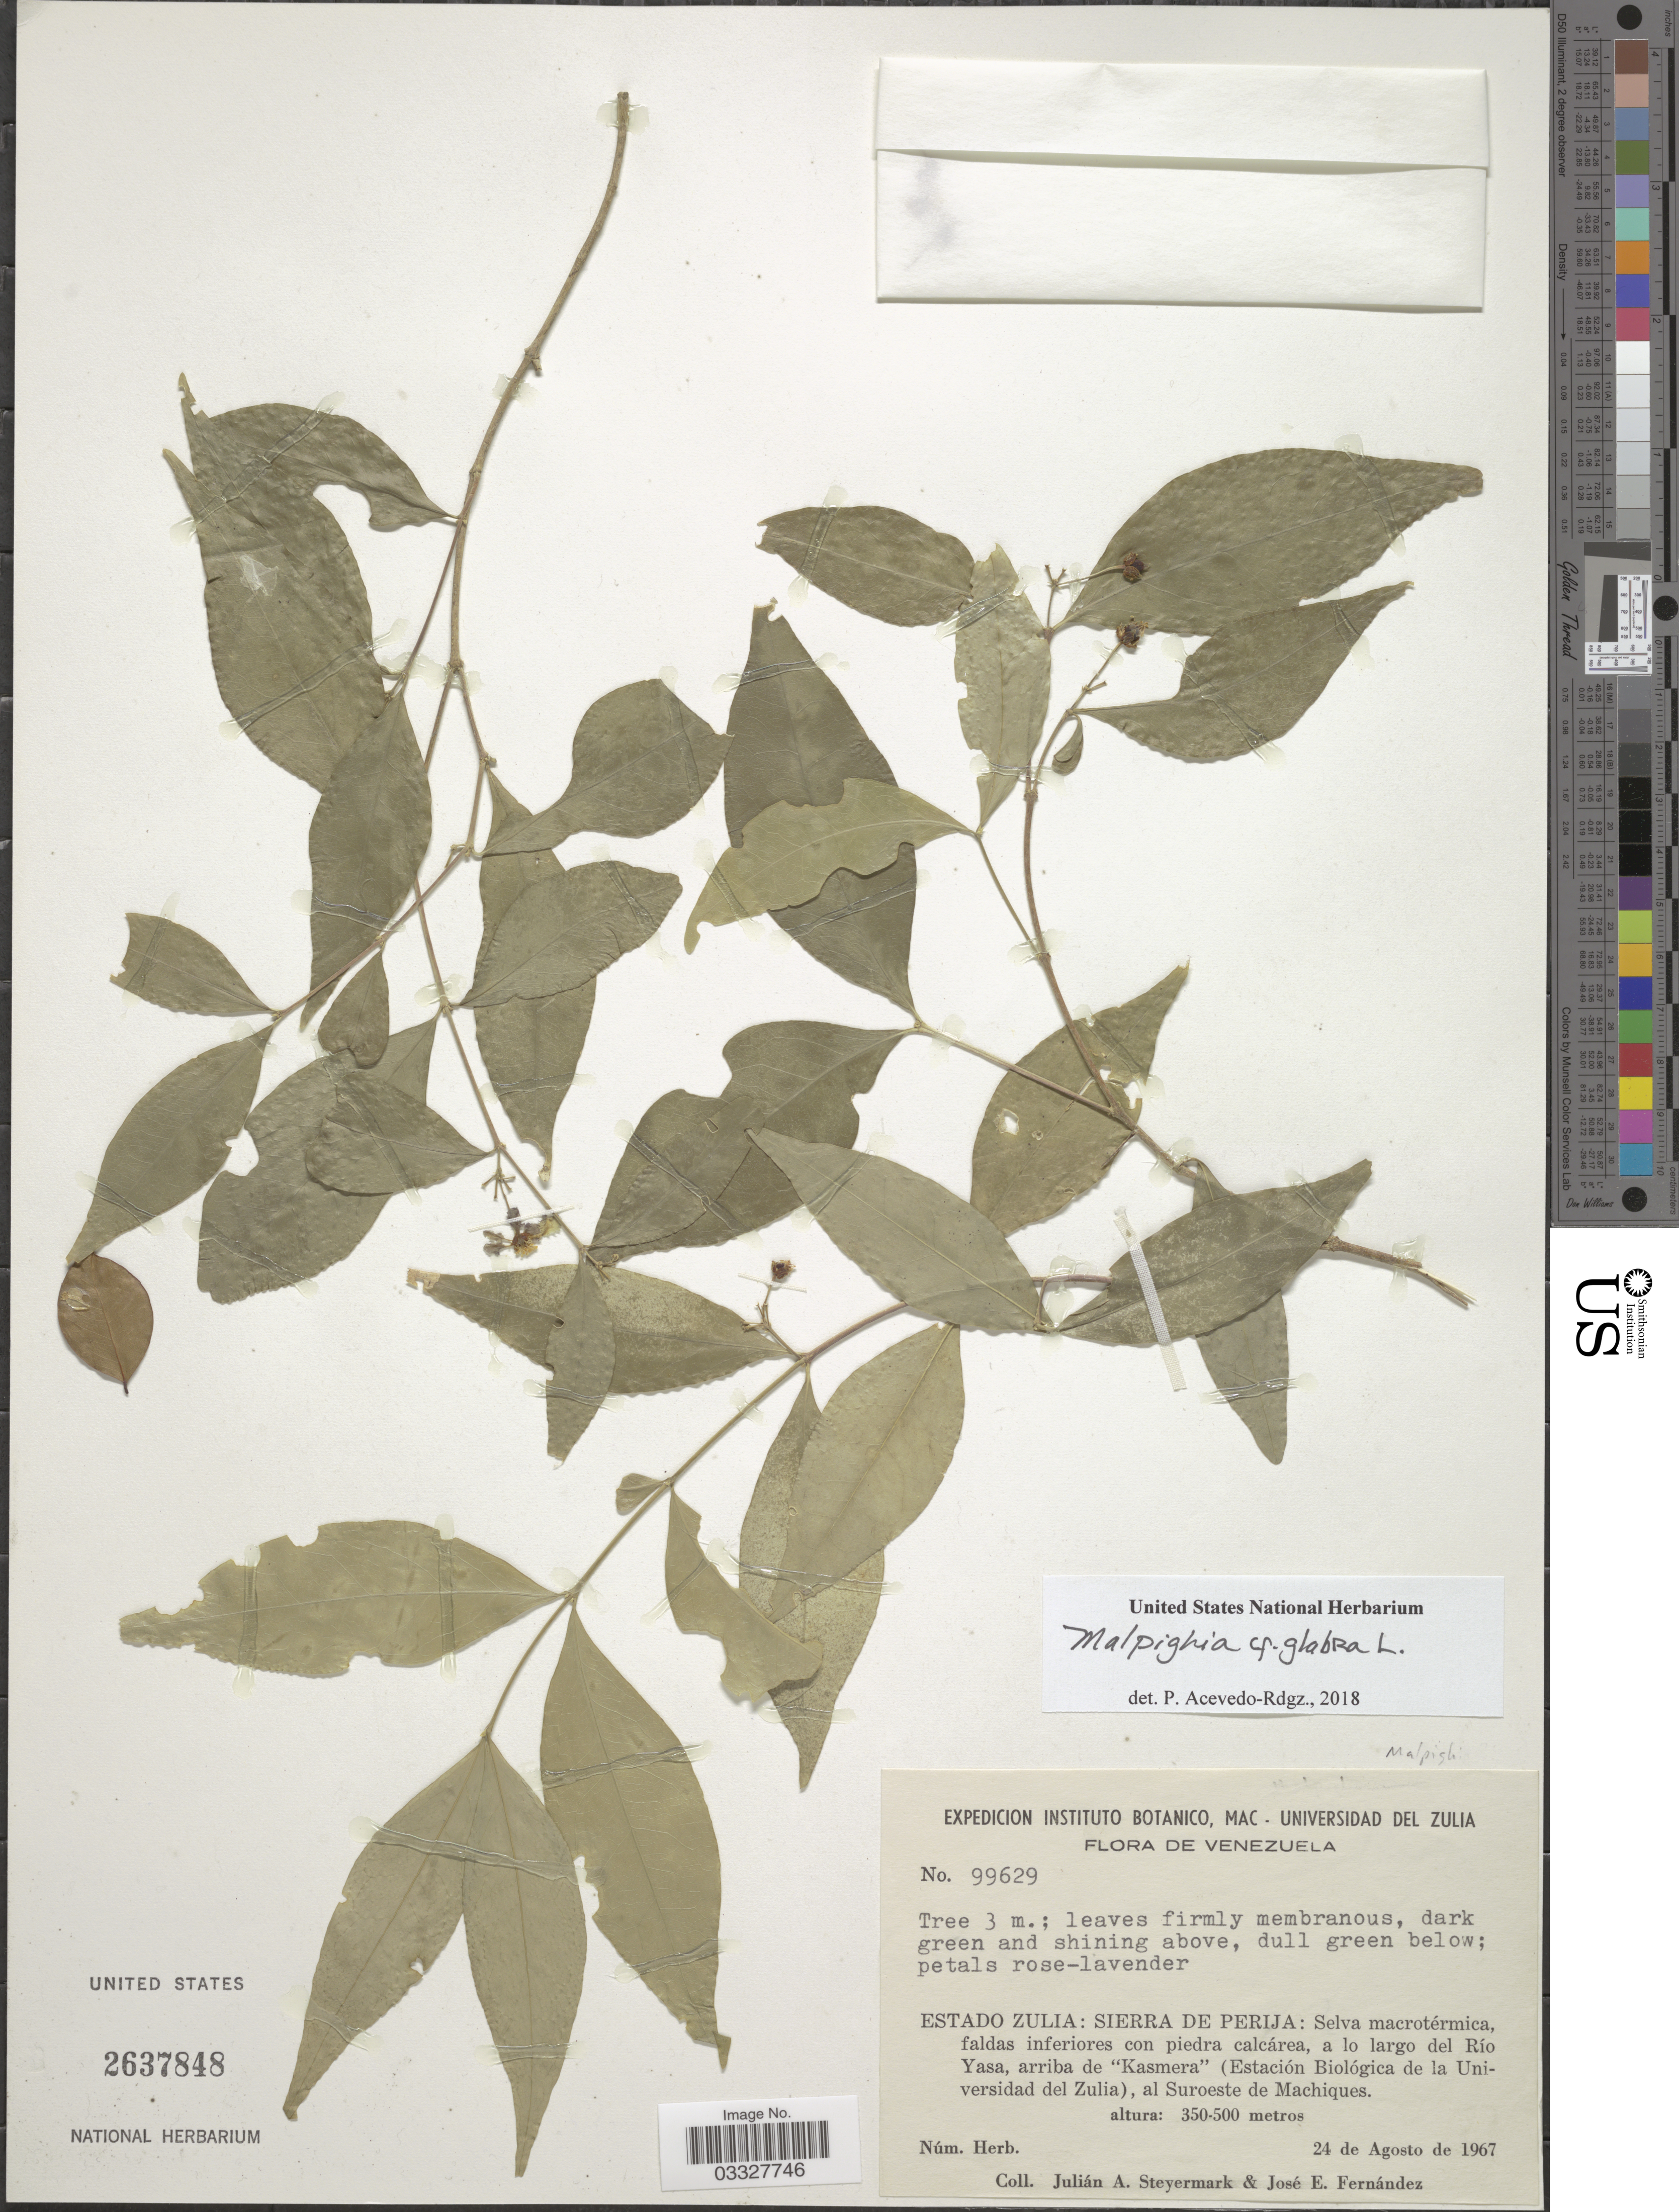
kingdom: Plantae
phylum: Tracheophyta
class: Magnoliopsida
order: Malpighiales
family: Malpighiaceae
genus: Malpighia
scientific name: Malpighia glabra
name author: L.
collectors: J. Steyermark & J. Fernández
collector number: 99629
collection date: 1967-08-24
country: Venezuela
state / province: Zulia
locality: Sierra de Perija: Selva macrotérmica, faldas inferiores con piedra calcárea, a lo largo del Río Yasa, arriba de "Kasmera" (Estación Biológica de la Universidad del Zulia), al Suroeste de Machiques.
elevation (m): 350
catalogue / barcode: US 2637848